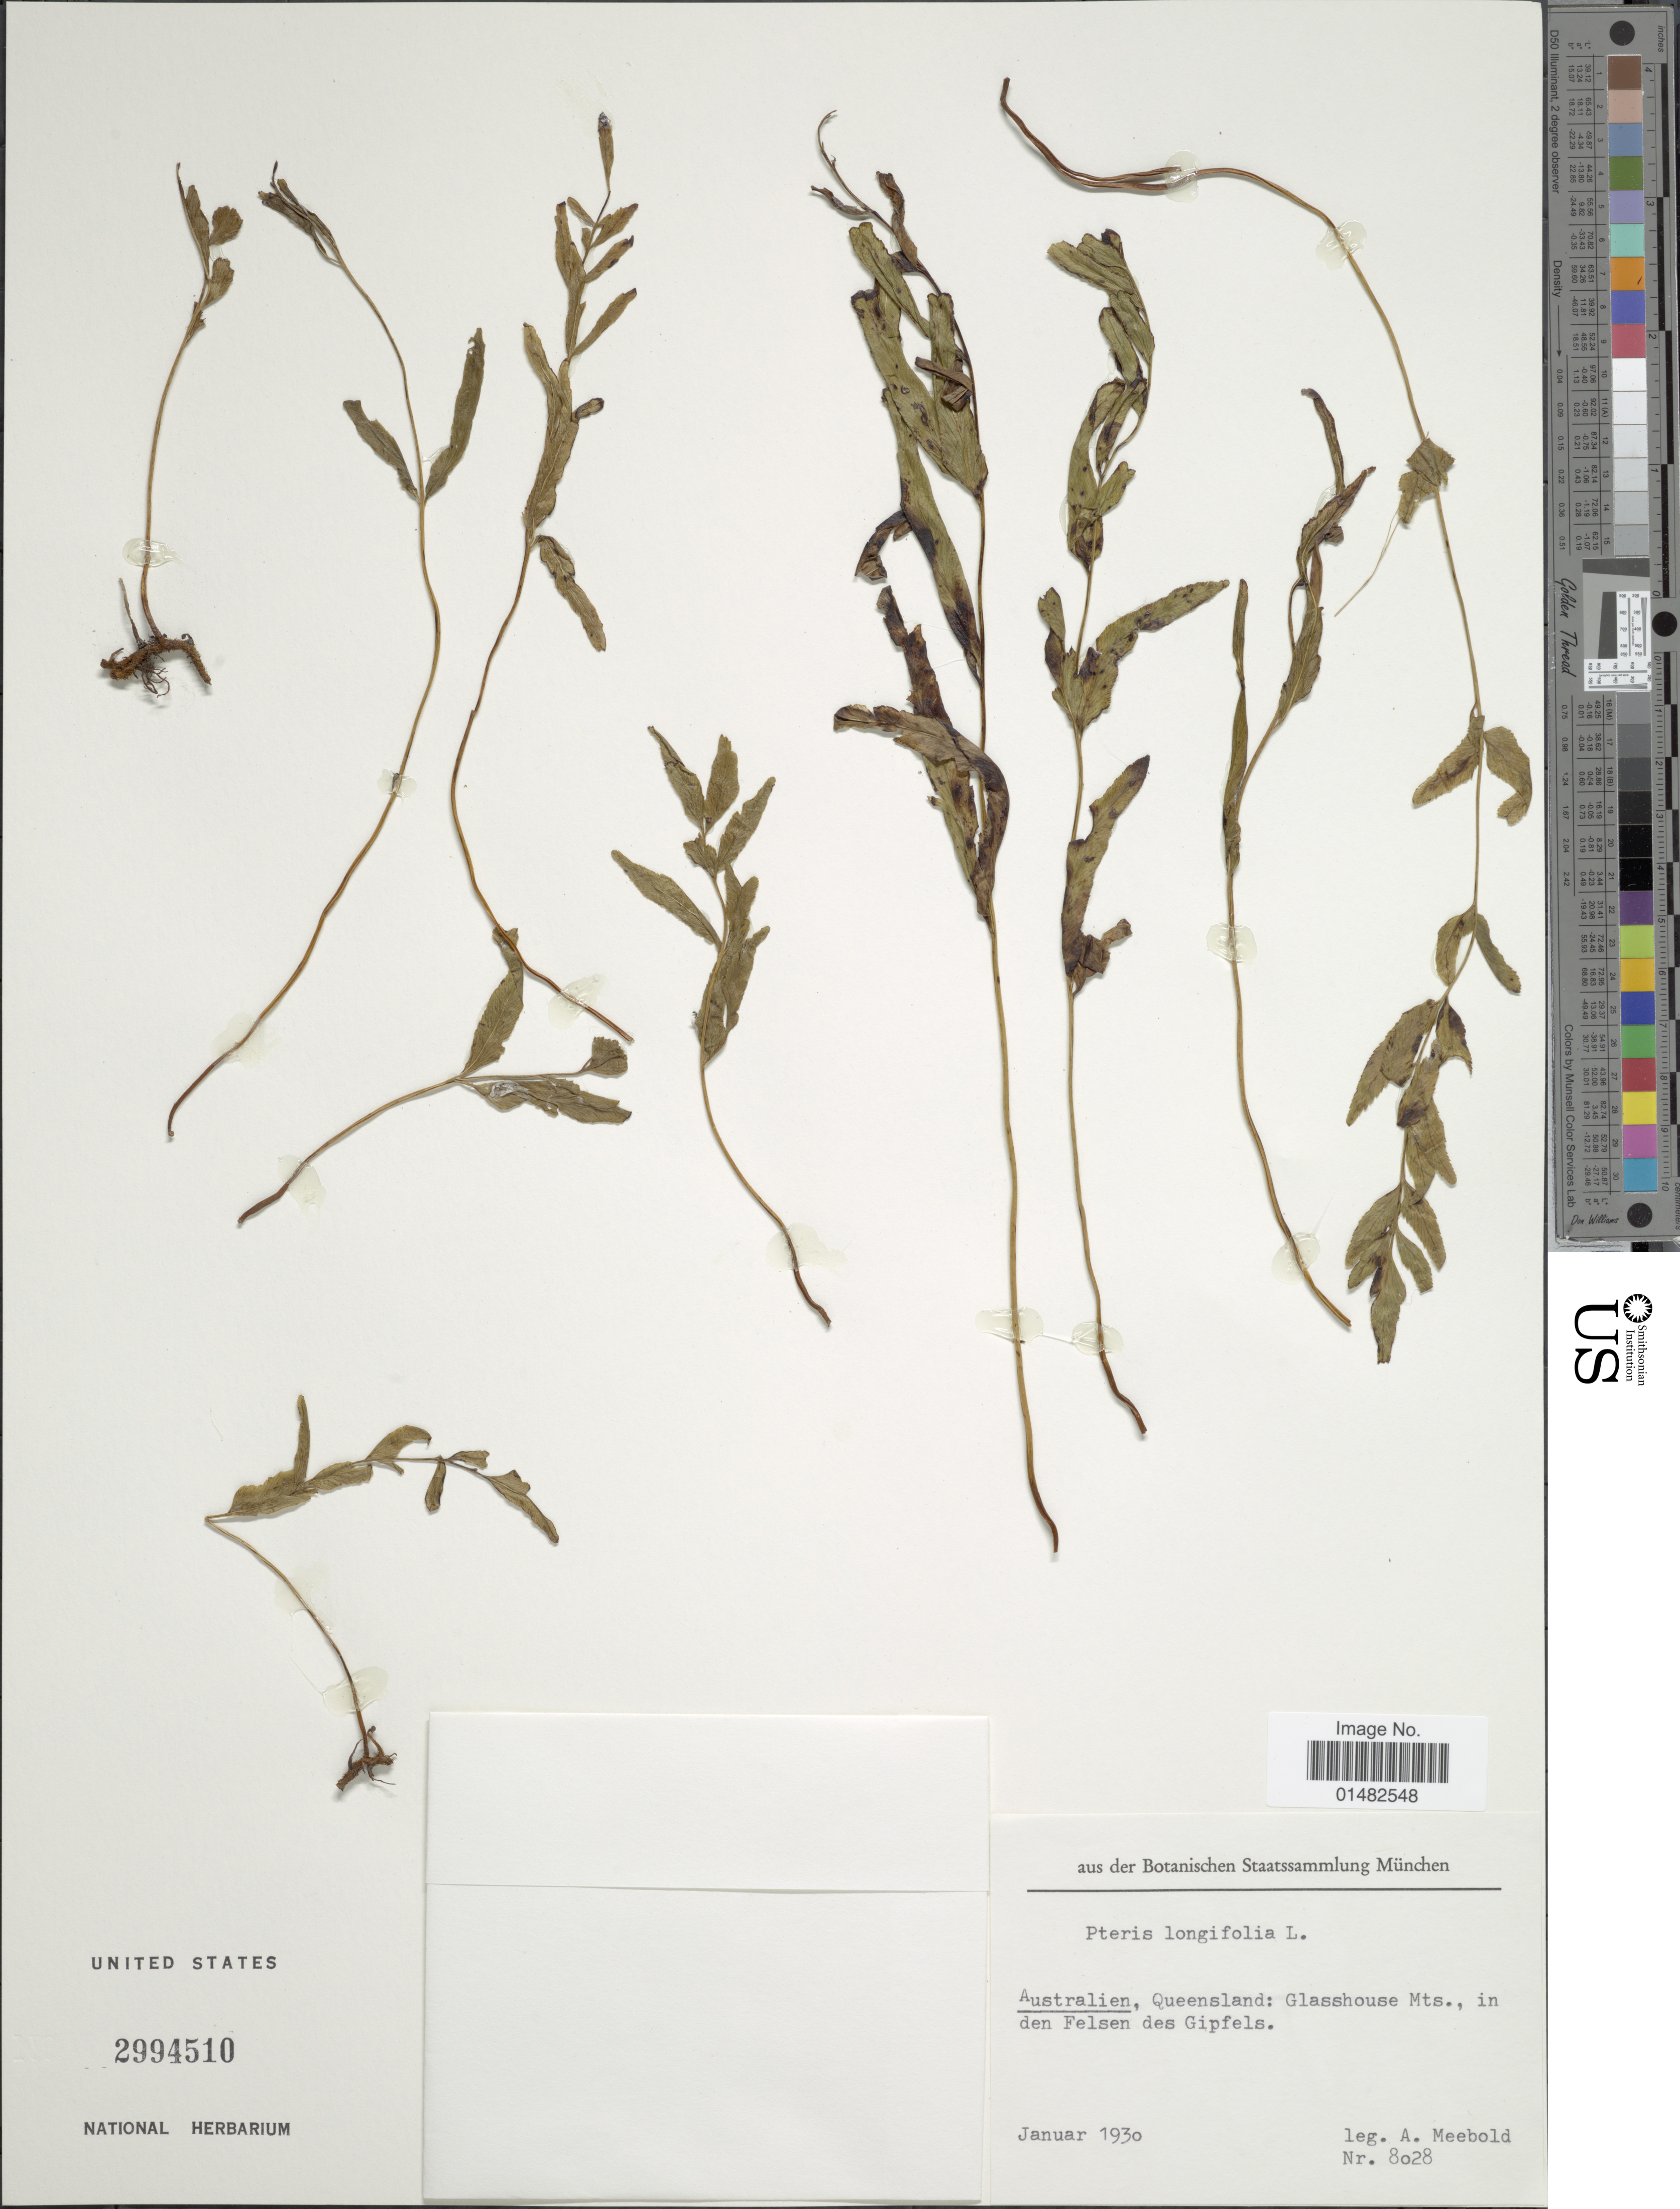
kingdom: Plantae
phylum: Tracheophyta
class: Polypodiopsida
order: Polypodiales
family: Pteridaceae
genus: Pteris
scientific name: Pteris vittata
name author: L.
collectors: A. Meebold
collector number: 8028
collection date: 1930-01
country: Australia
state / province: Queensland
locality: Glasshouse Mts., in den Felsen des Gipfels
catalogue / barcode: US 2994510